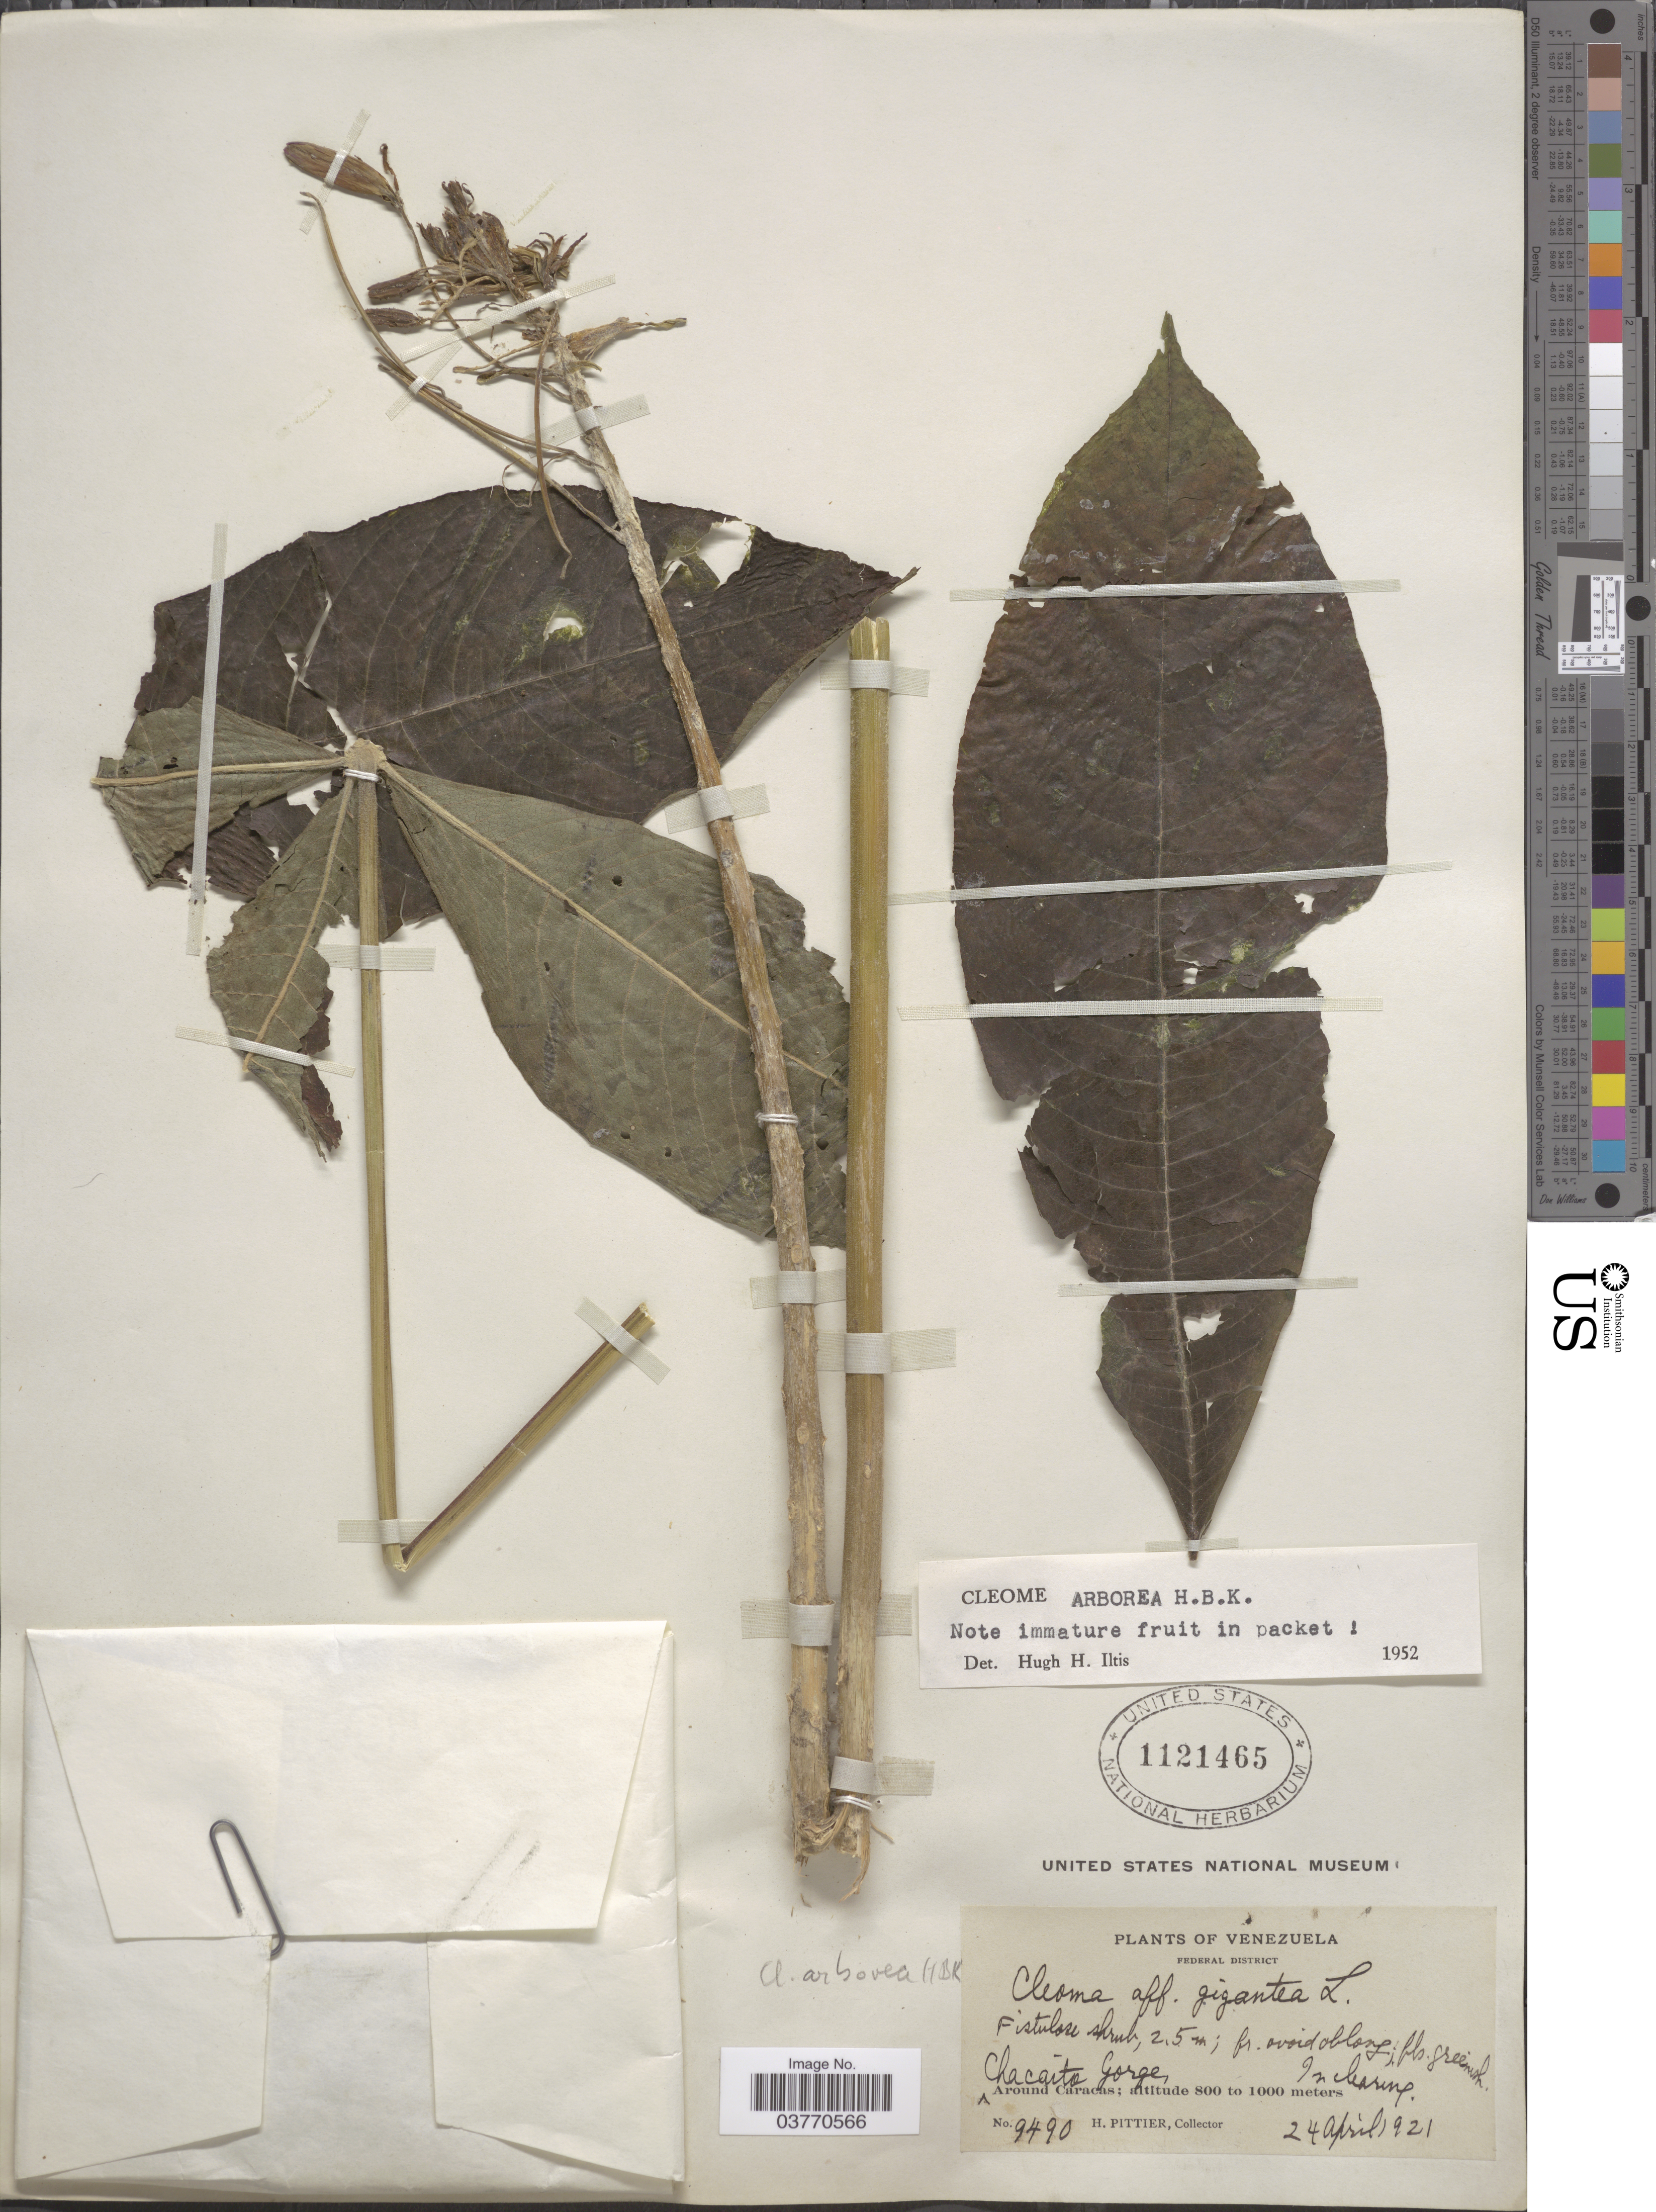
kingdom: Plantae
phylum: Tracheophyta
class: Magnoliopsida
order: Brassicales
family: Cleomaceae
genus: Melidiscus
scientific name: Melidiscus pruriens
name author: (Triana & Planch.) Roalson & Cornejo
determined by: Strong, Mark T., (BOT), Smithsonian Institution - National Museum of Natural History (UNITED STATES)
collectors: H. F. Pittier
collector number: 9490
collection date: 1921-04-24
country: Venezuela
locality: Federal District. Chacaito Gorge, Around Caracas.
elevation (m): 800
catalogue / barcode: US 1121465